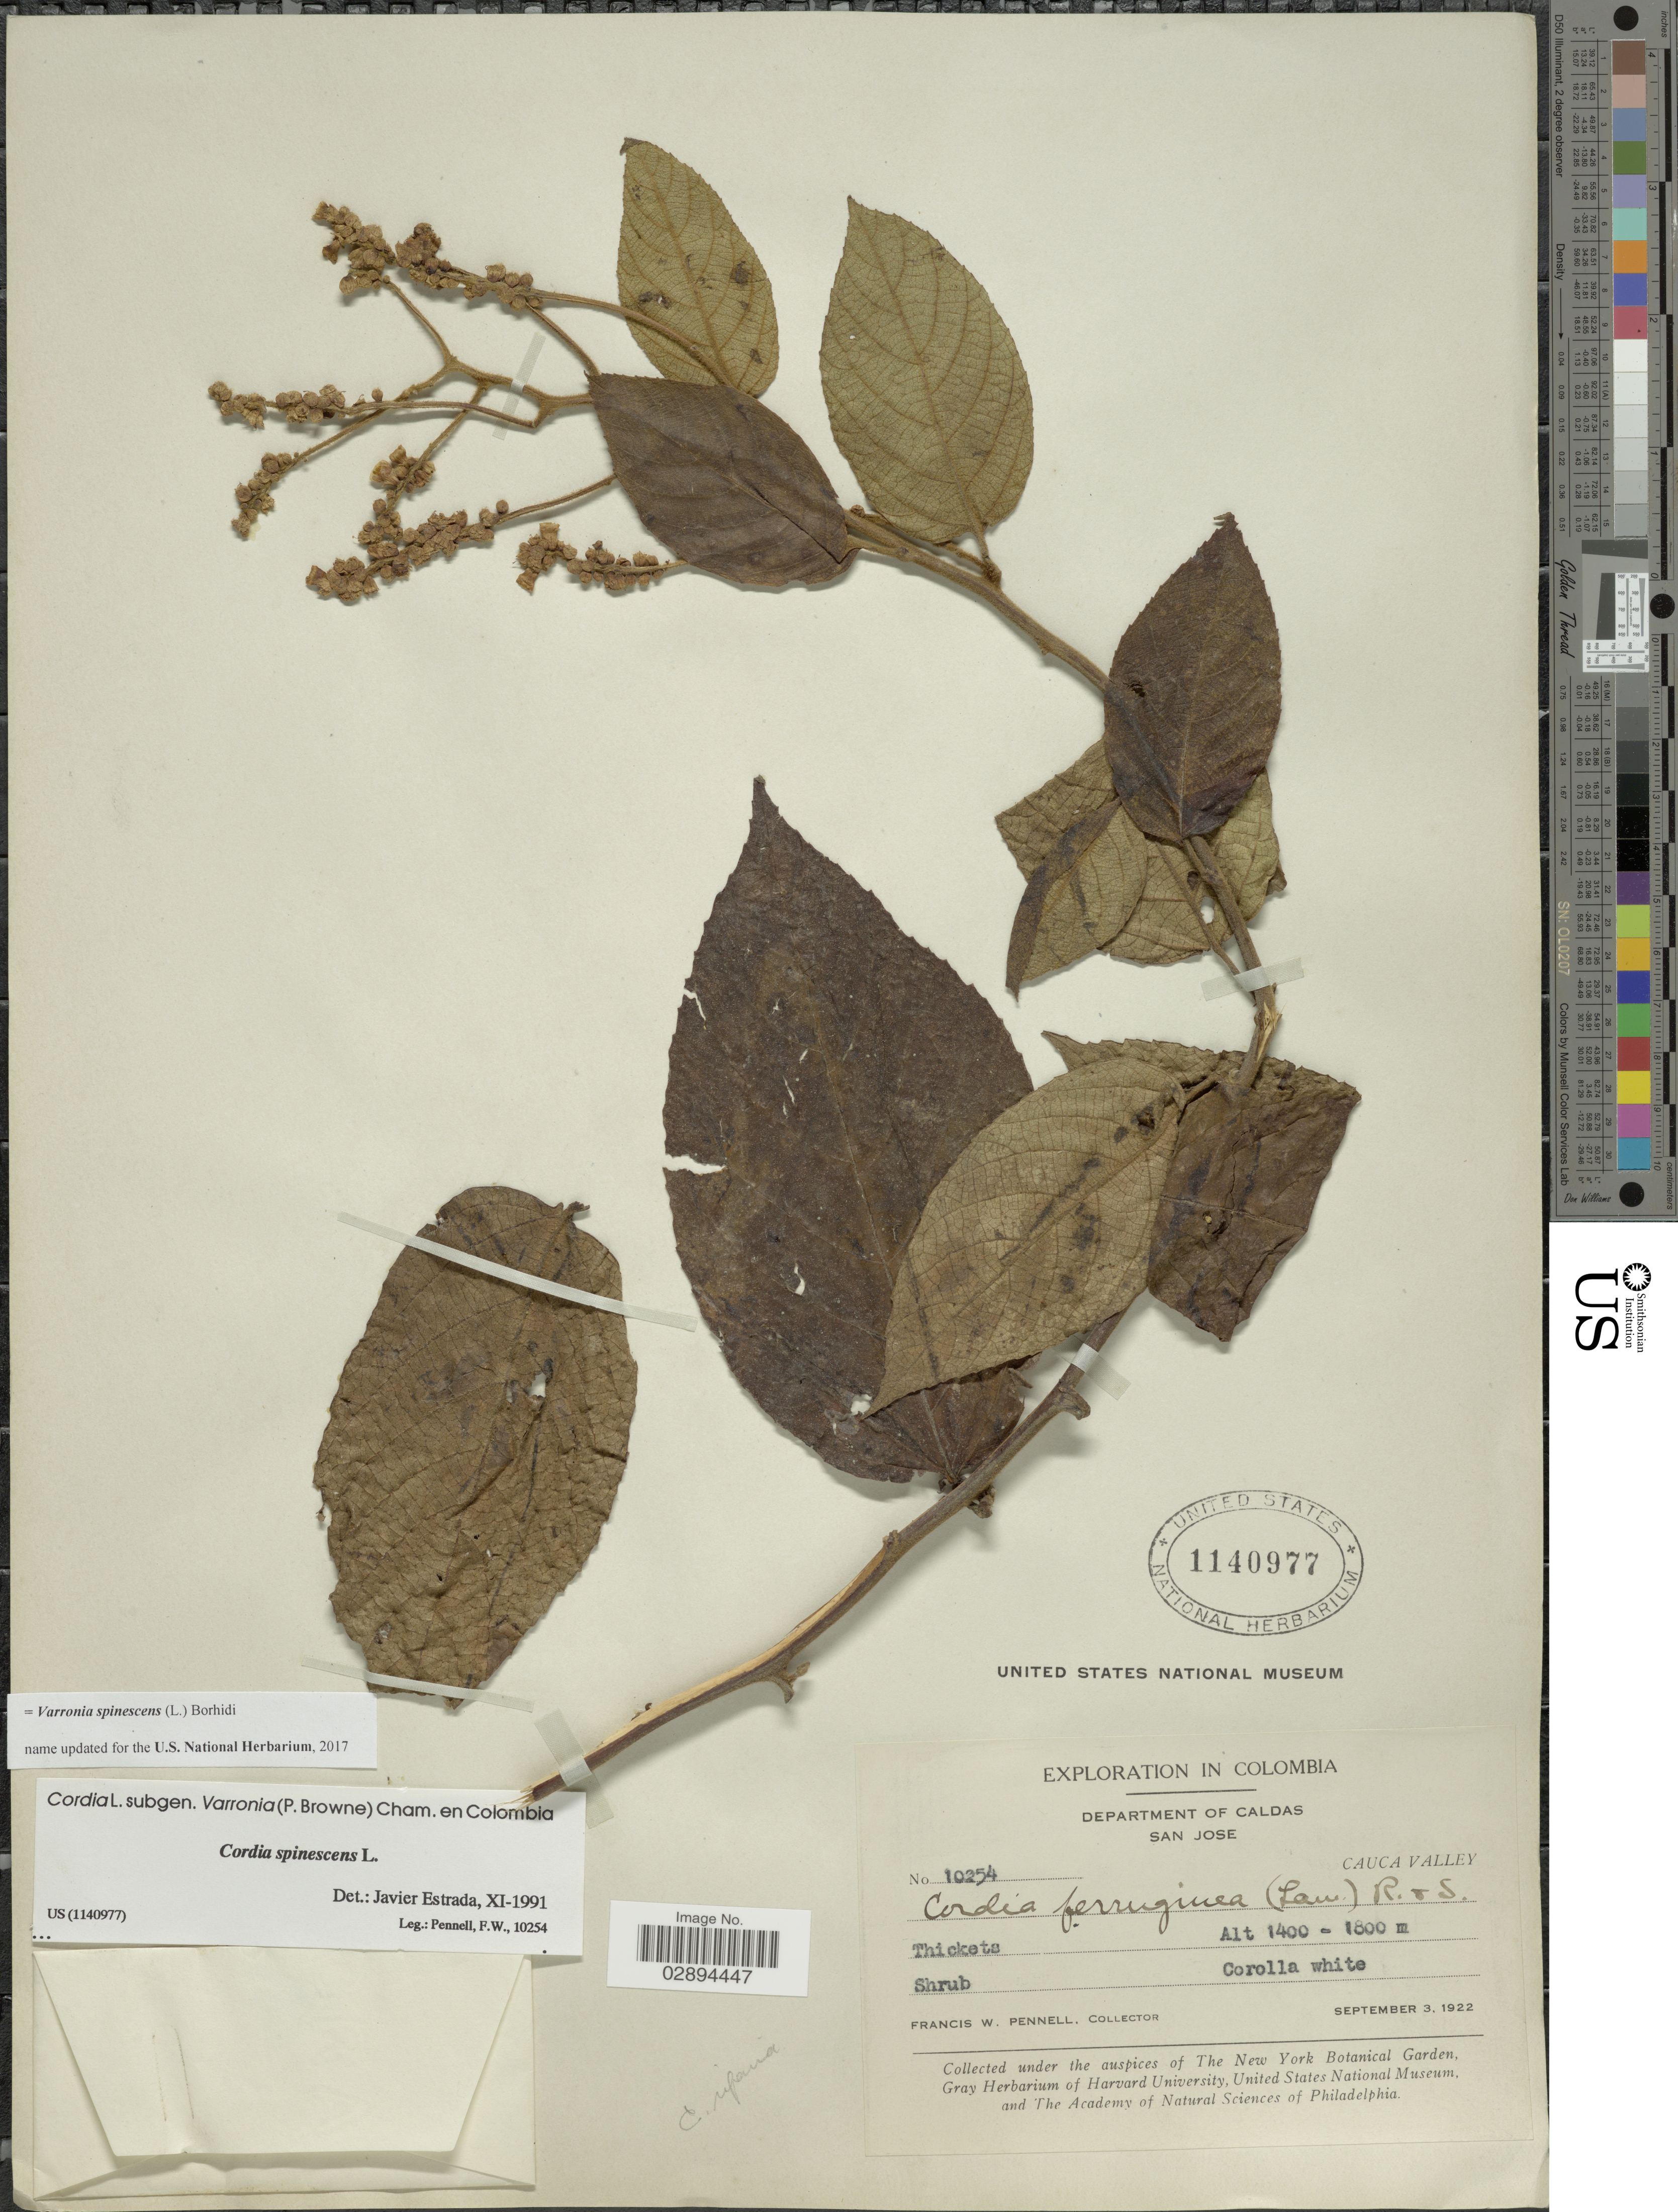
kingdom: Plantae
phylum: Tracheophyta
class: Magnoliopsida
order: Boraginales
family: Cordiaceae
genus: Varronia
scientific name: Varronia spinescens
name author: (L.) Borhidi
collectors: F. W. Pennell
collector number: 10254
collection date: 1922-09-03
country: Colombia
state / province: Caldas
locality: Department of Caldas. San Jose. Cauca Valley.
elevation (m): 1400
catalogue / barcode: US 1140977